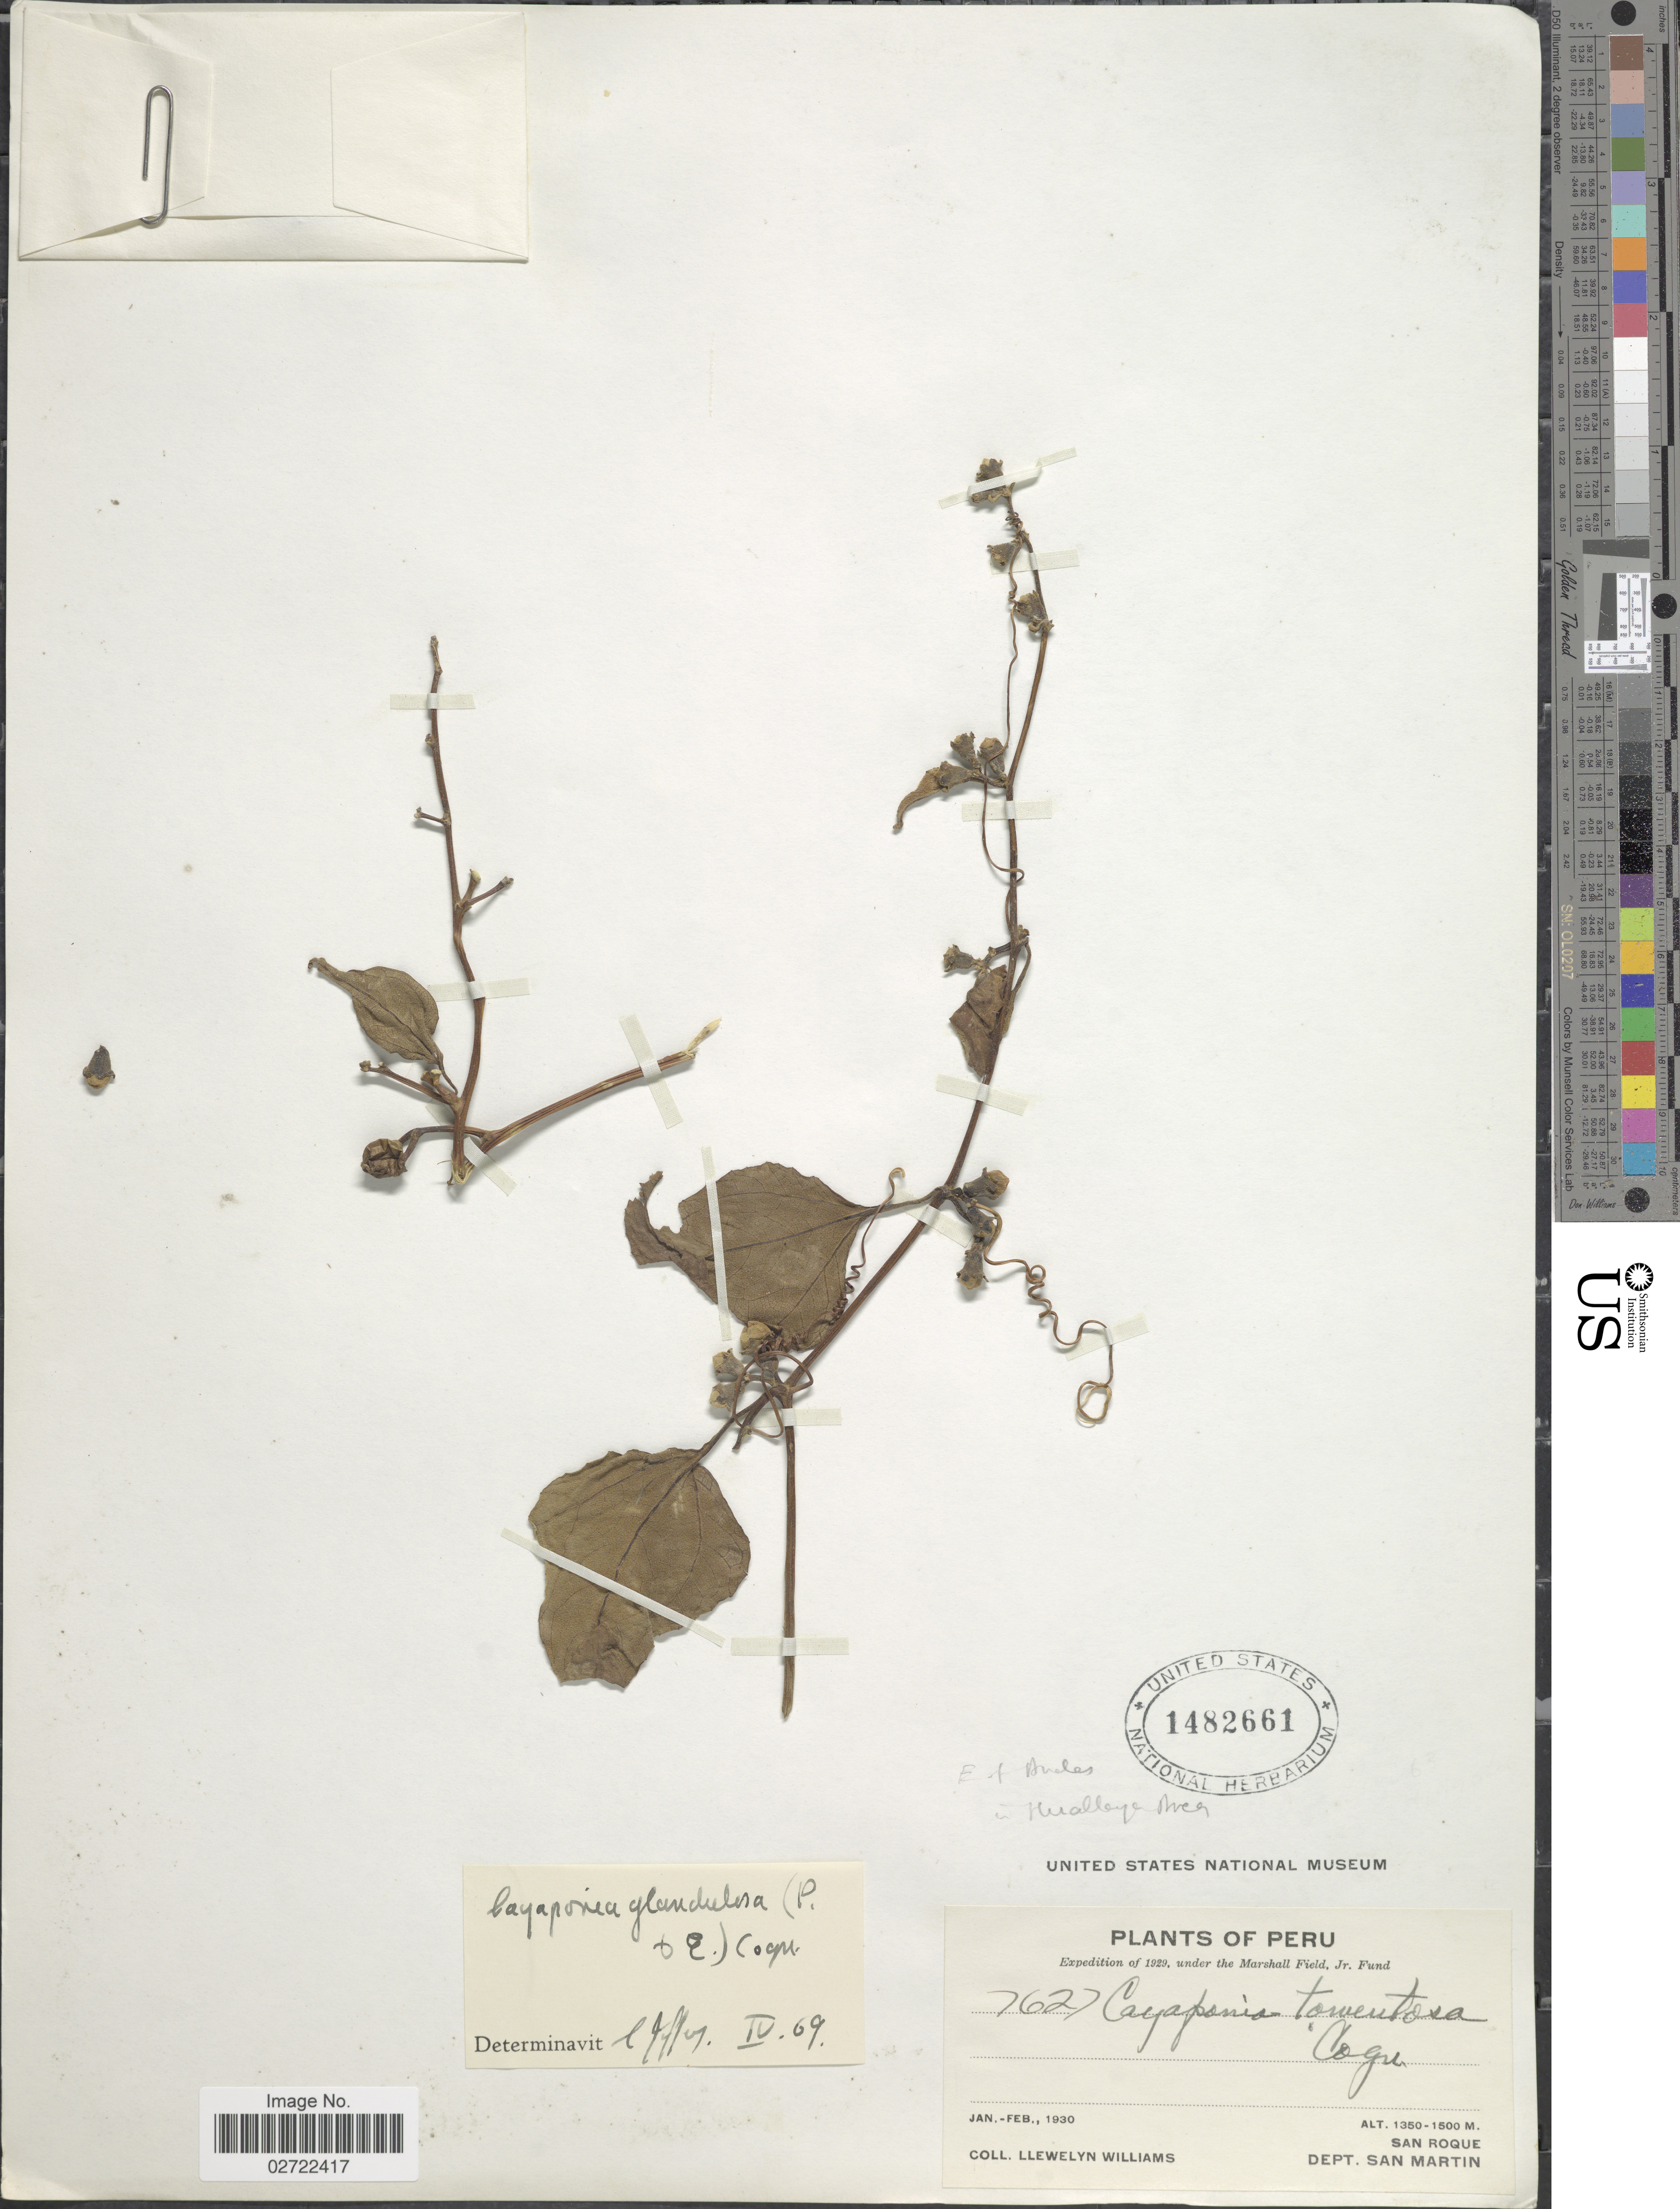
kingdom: Plantae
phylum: Tracheophyta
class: Magnoliopsida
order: Cucurbitales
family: Cucurbitaceae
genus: Cayaponia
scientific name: Cayaponia glandulosa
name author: (Poepp. & Endl.) Cogn.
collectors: Ll. Williams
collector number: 7627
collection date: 1930-01/1930-02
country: Peru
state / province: San Martín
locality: San Roque. Dept. San Martin.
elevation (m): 1350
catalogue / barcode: US 1482661